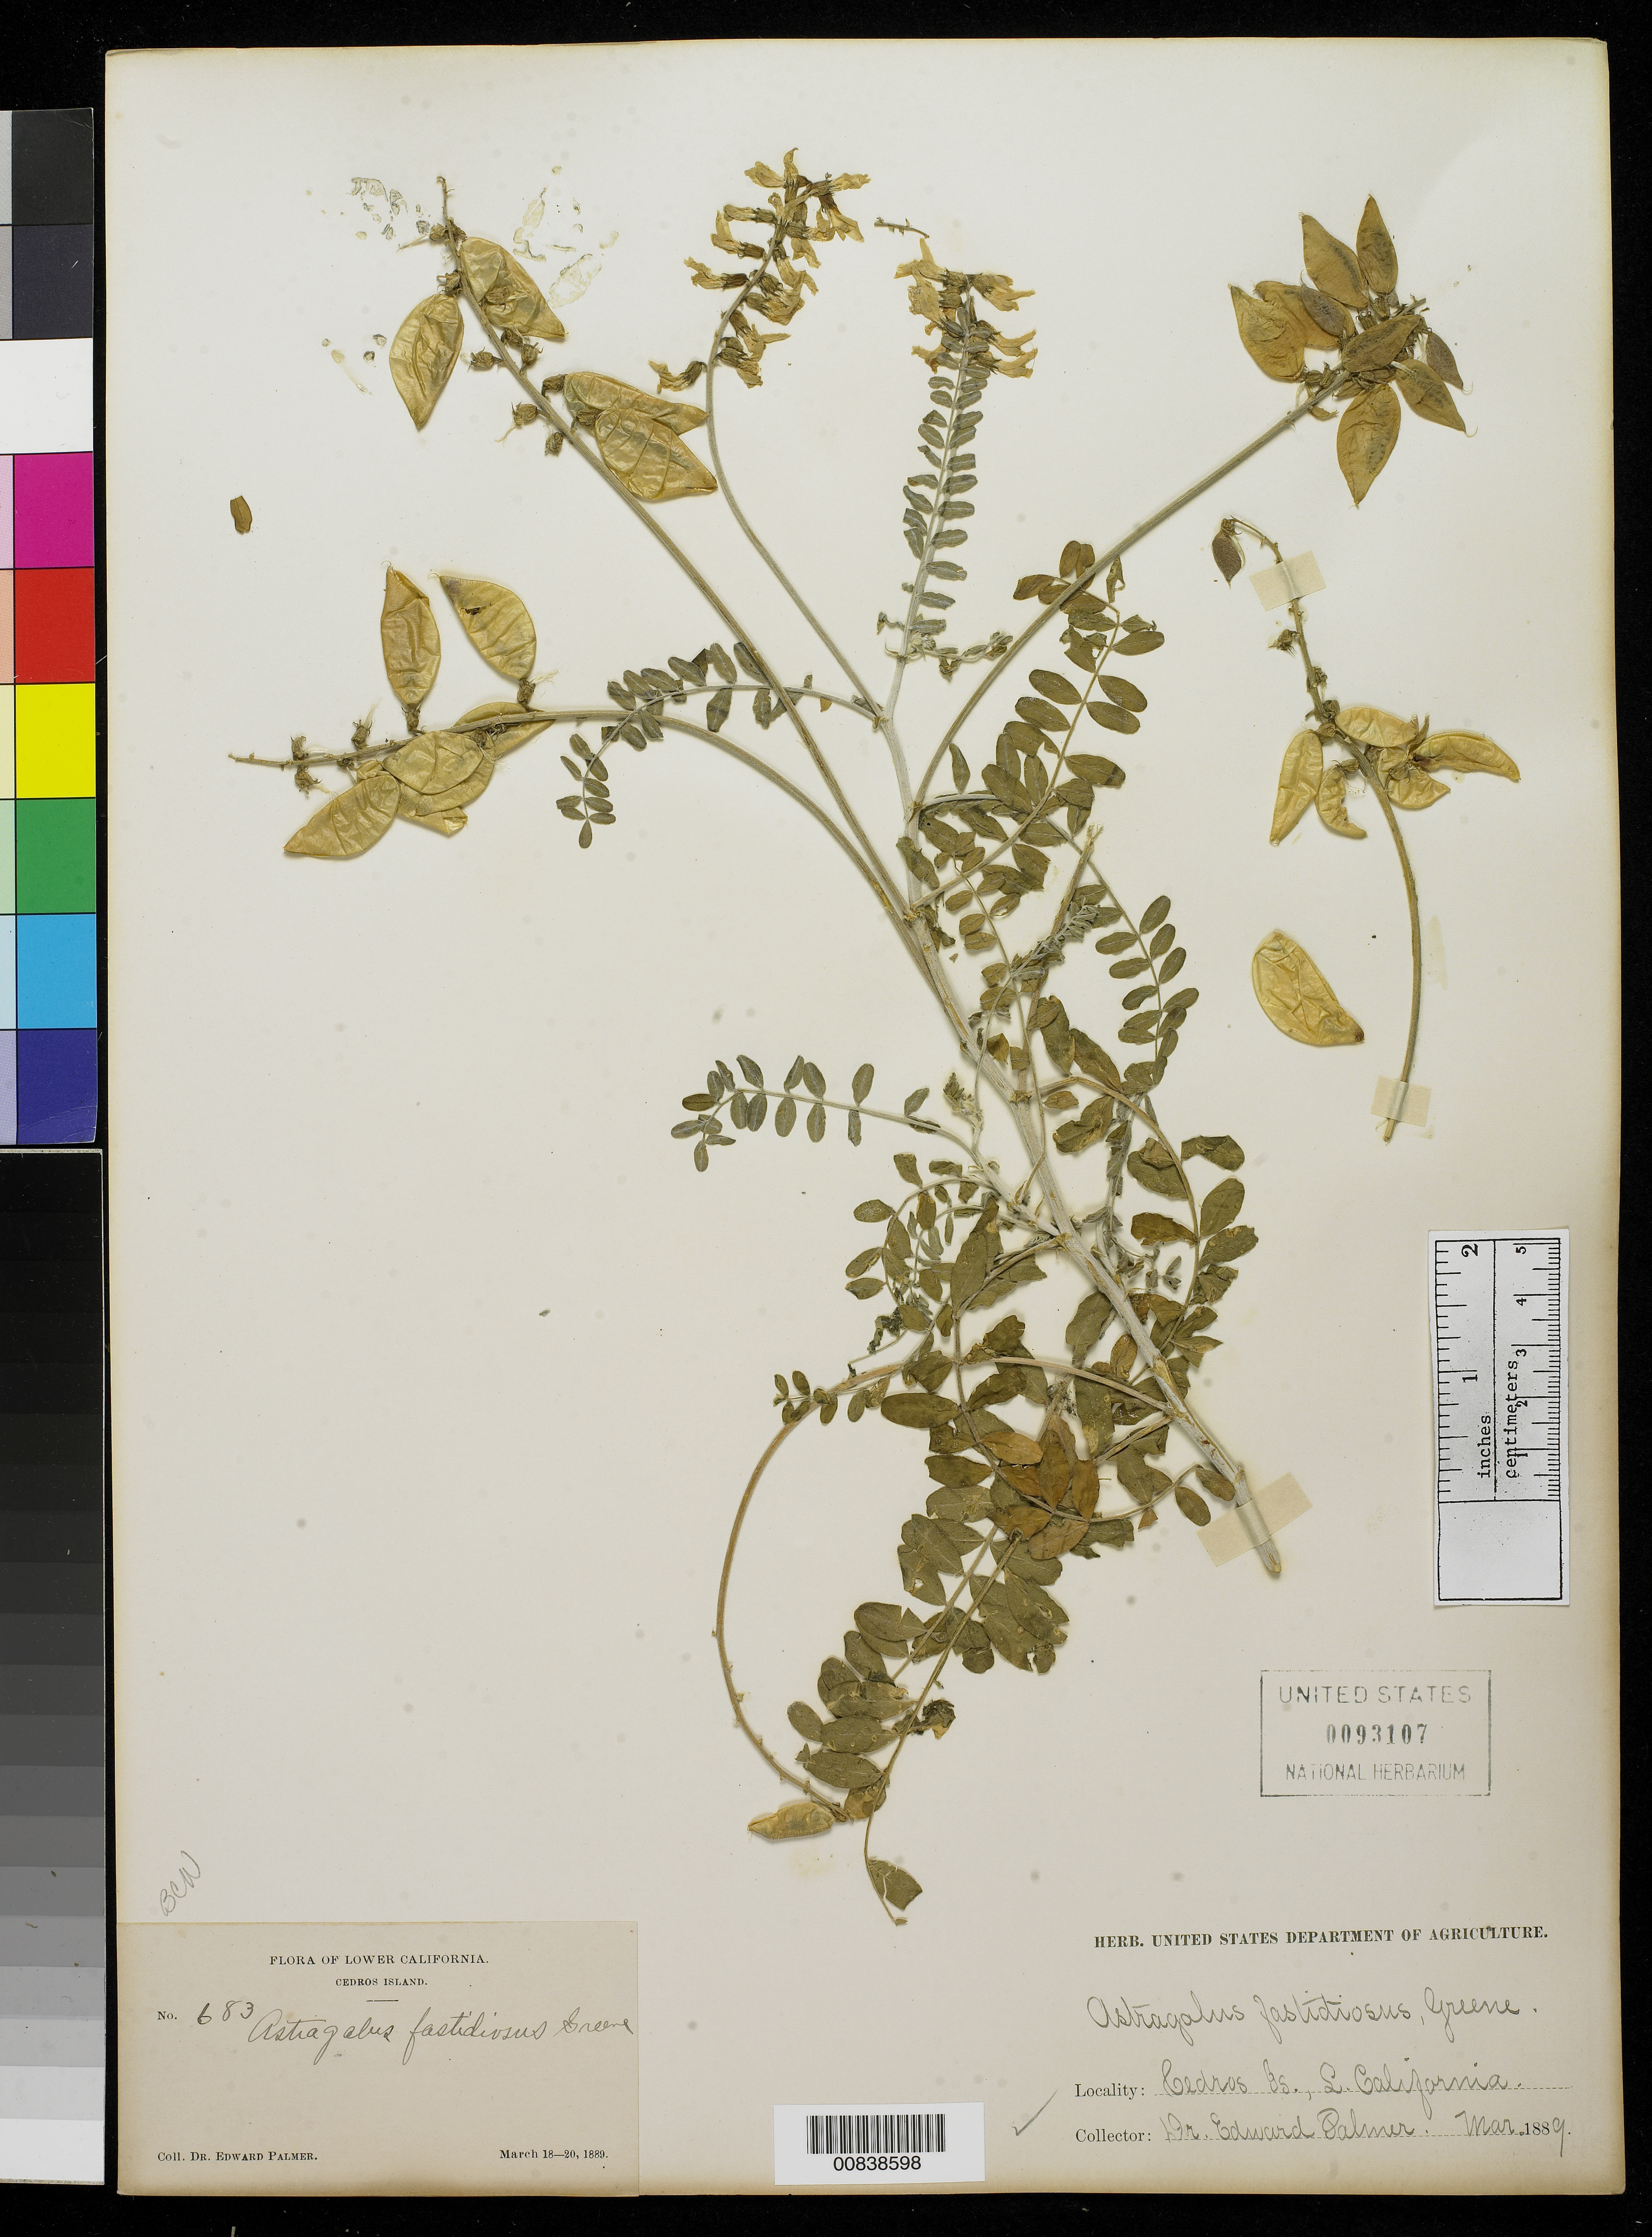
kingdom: Plantae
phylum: Tracheophyta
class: Magnoliopsida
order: Fabales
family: Fabaceae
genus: Astragalus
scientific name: Astragalus fastidiosus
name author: Greene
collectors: E. Palmer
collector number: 683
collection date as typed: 18 Mar 1889 to 20 Mar 1889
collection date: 1889-03-18/1889-03-20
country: Mexico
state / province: Baja California Norte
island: Cedros I.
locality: Cedros Island, Baja California.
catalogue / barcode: US 93107